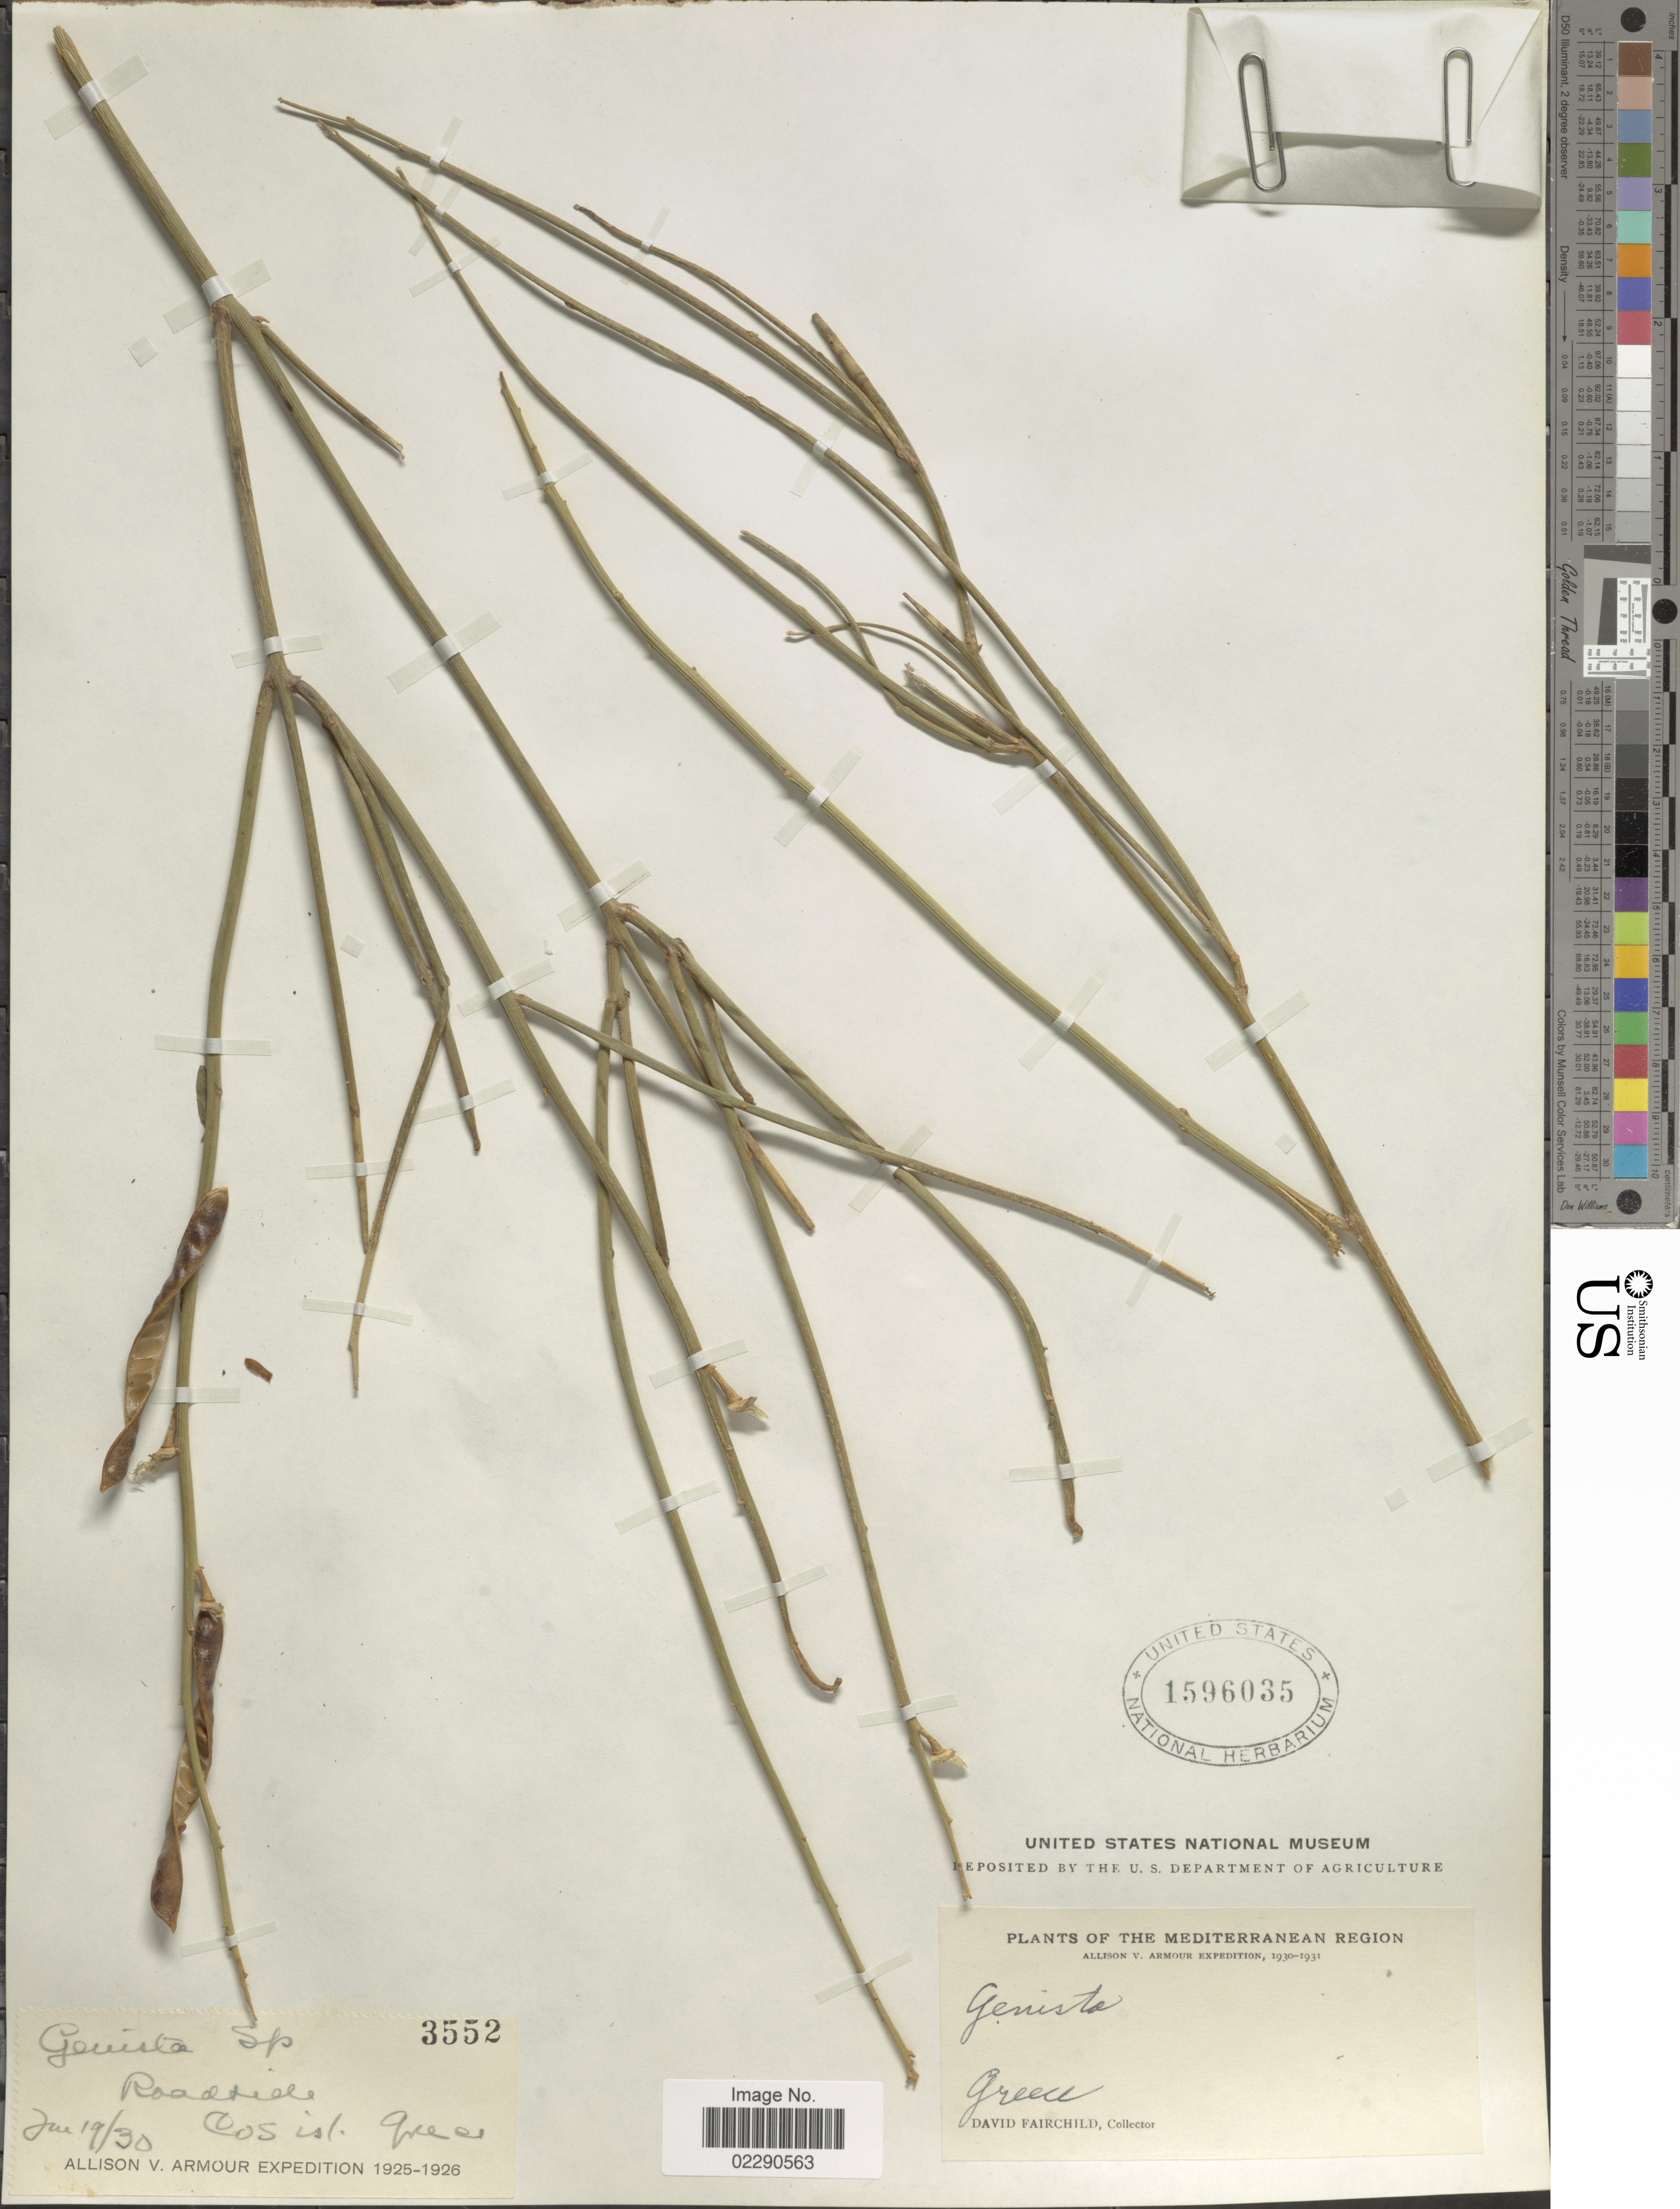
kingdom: Plantae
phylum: Tracheophyta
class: Magnoliopsida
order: Fabales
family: Fabaceae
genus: Genista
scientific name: Genista sp.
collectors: D. Fairchild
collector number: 3552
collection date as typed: Transcribed d/m/y: 19/6/30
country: Greece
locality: Cos isl.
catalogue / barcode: US 1596035